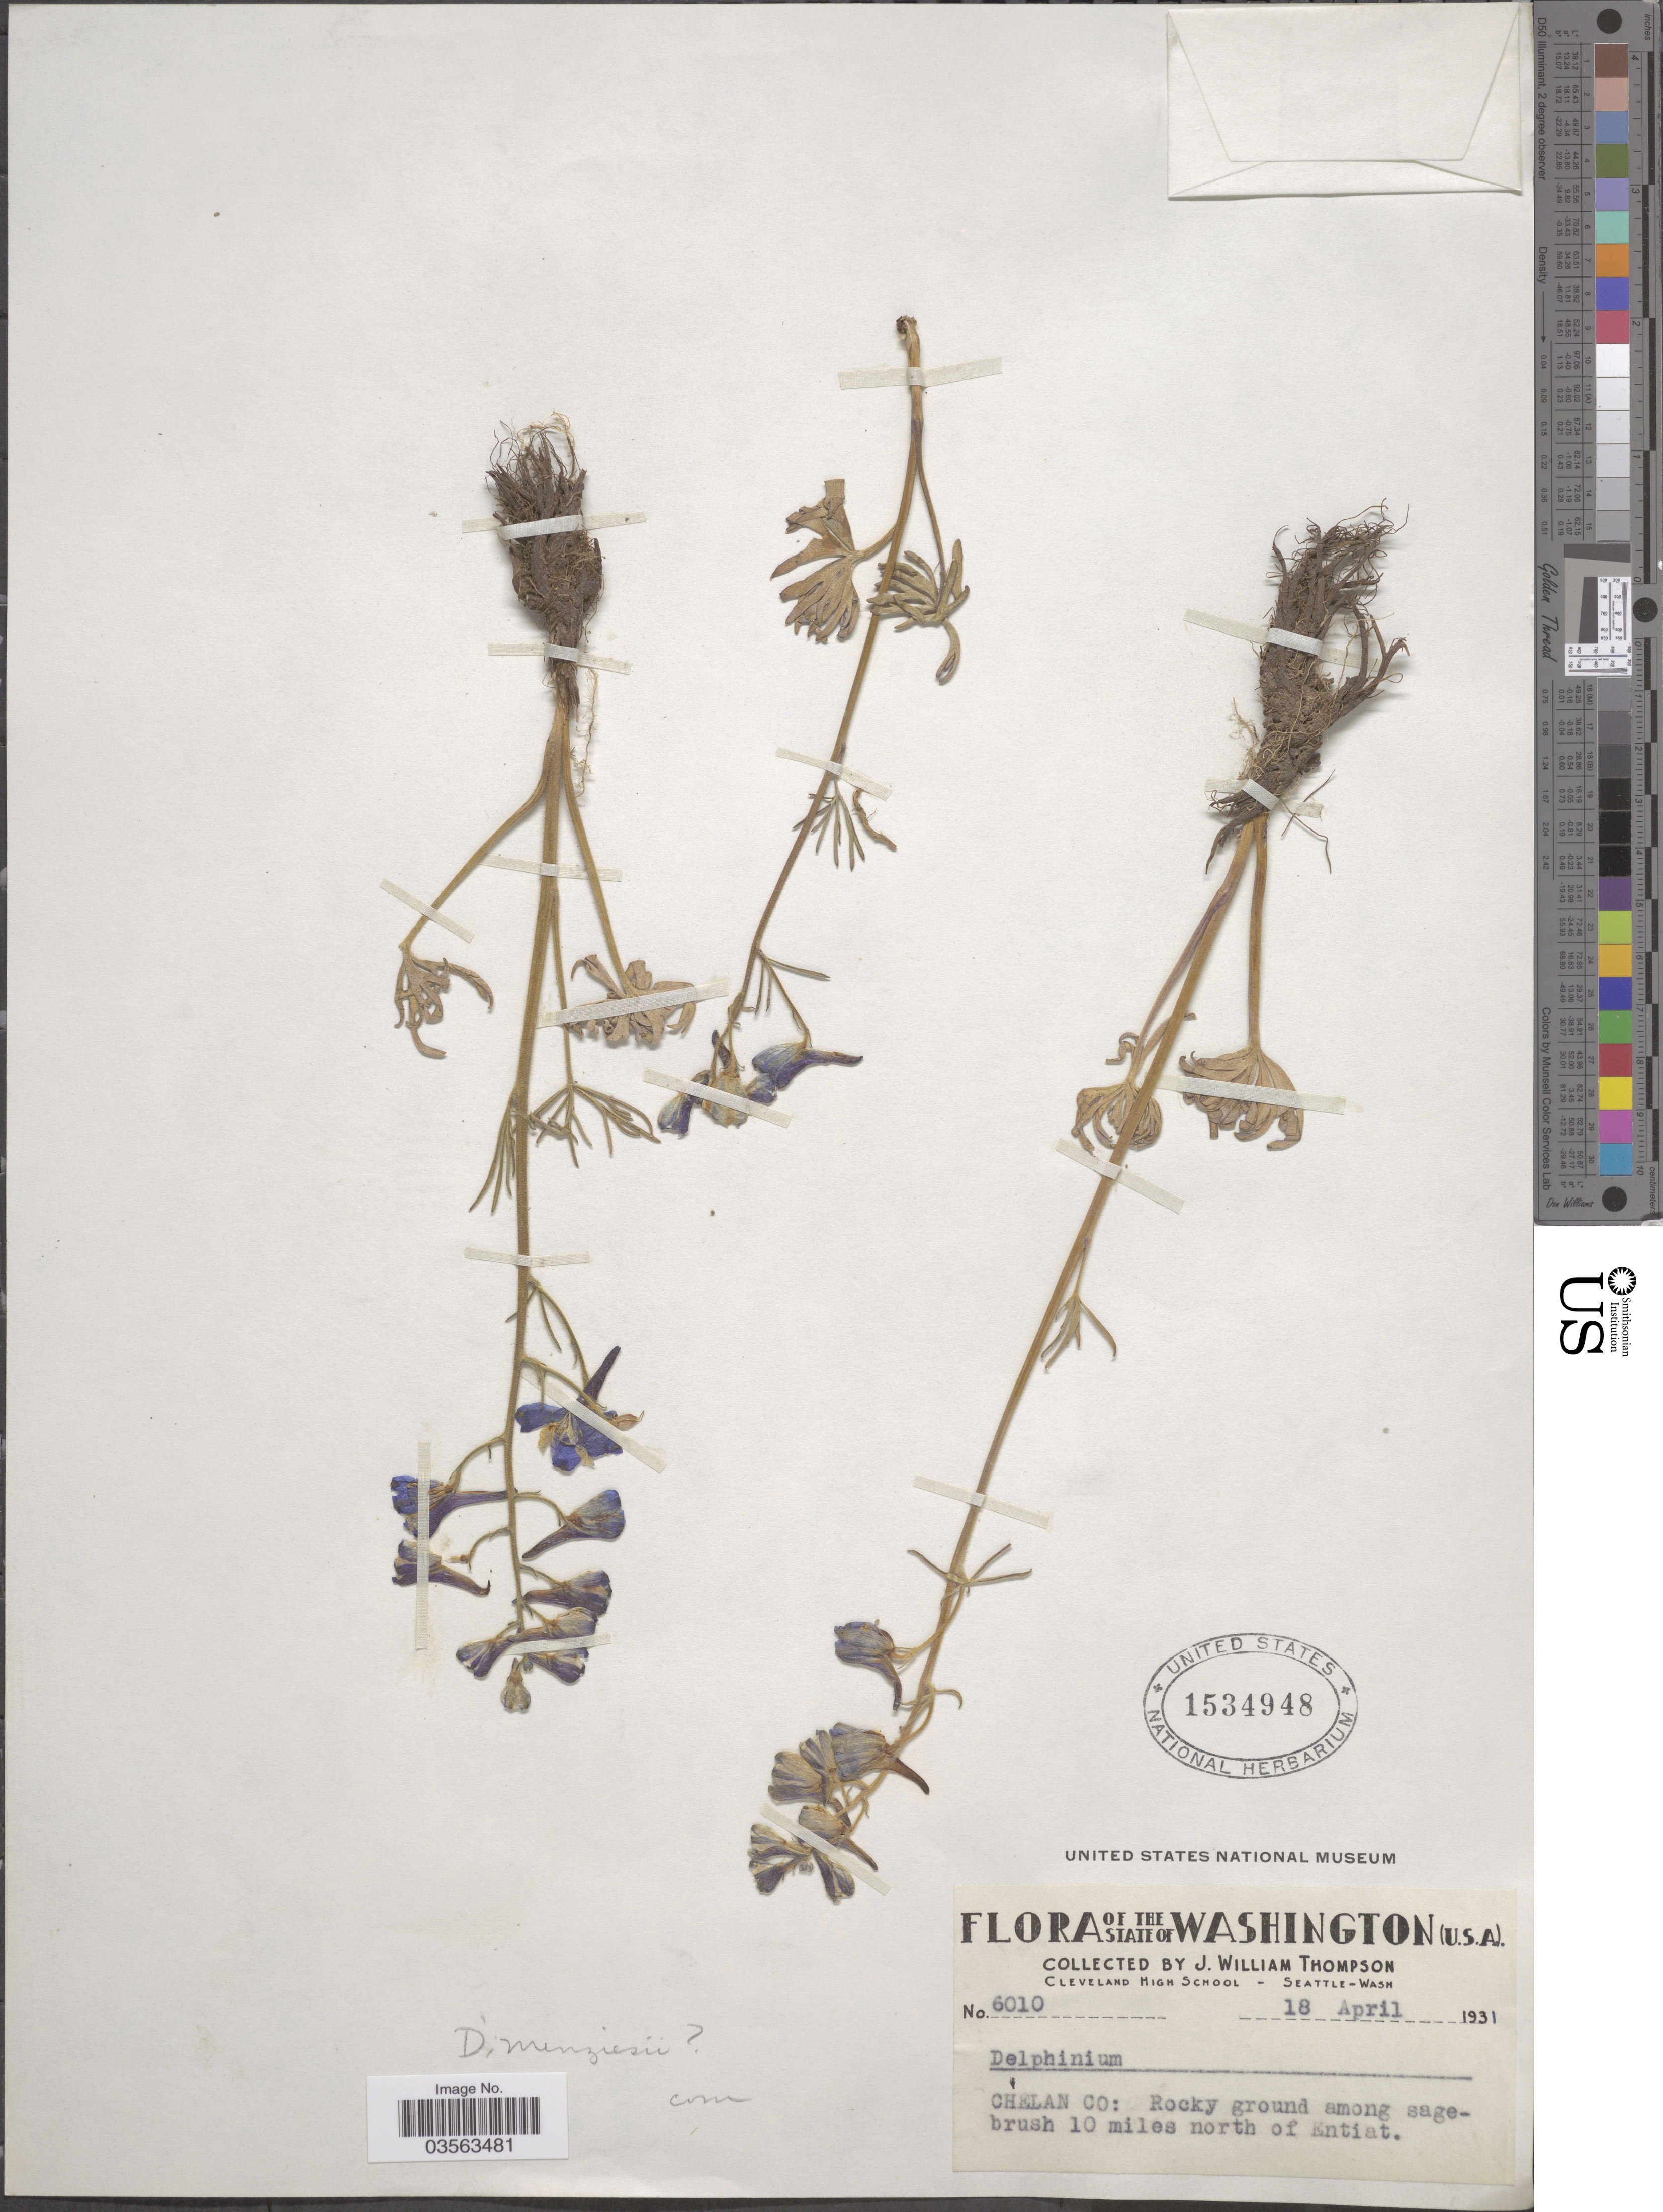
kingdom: Plantae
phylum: Tracheophyta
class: Magnoliopsida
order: Ranunculales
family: Ranunculaceae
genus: Delphinium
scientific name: Delphinium menziesii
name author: DC.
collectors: J. W. Thompson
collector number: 6010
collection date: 1931-04-18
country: United States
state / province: Washington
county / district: Chelan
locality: Chelan Co: Rocky ground among sagebrush 10 miles north of Entiat.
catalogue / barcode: US 1534948